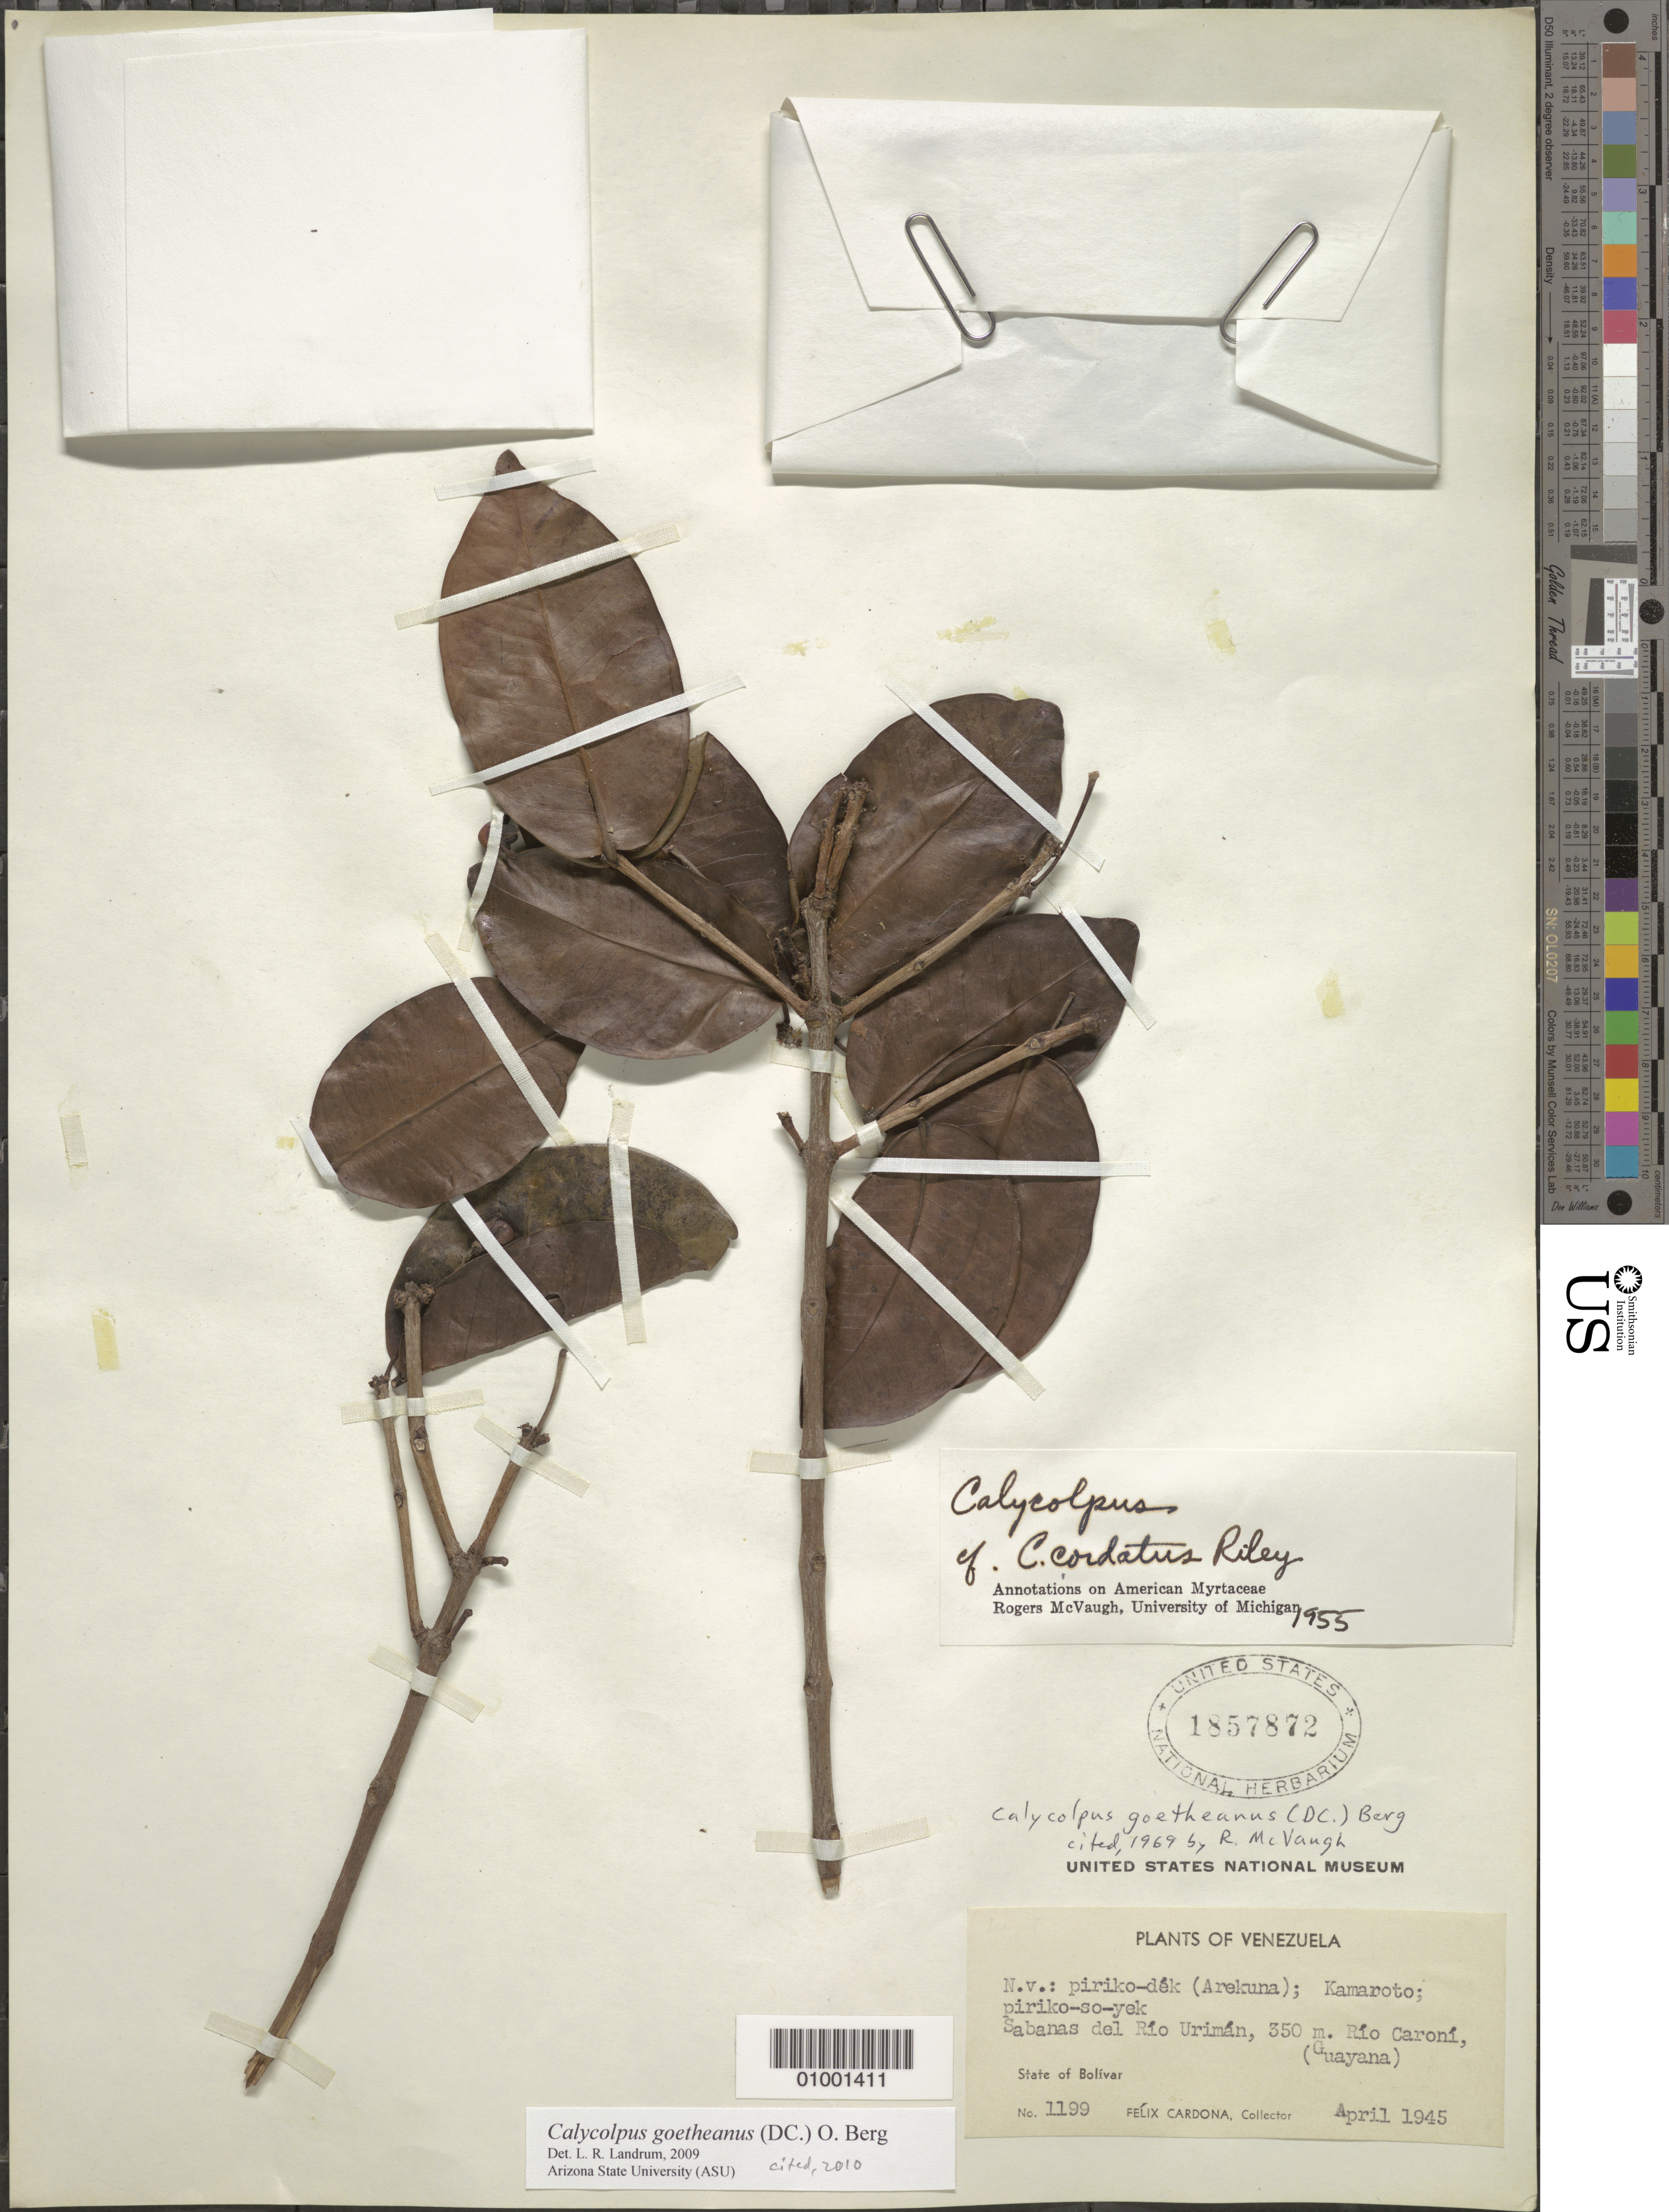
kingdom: Plantae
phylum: Tracheophyta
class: Magnoliopsida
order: Myrtales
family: Myrtaceae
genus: Calycolpus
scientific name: Calycolpus goetheanus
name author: (DC.) O. Berg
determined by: Landrum, L. R.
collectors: F. Cardona Puig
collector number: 1199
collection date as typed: Apr-45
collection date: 1945-04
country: Venezuela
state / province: Bolívar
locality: Río Urimán, Río Caroní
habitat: Sabanas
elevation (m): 350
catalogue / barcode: US 1857872